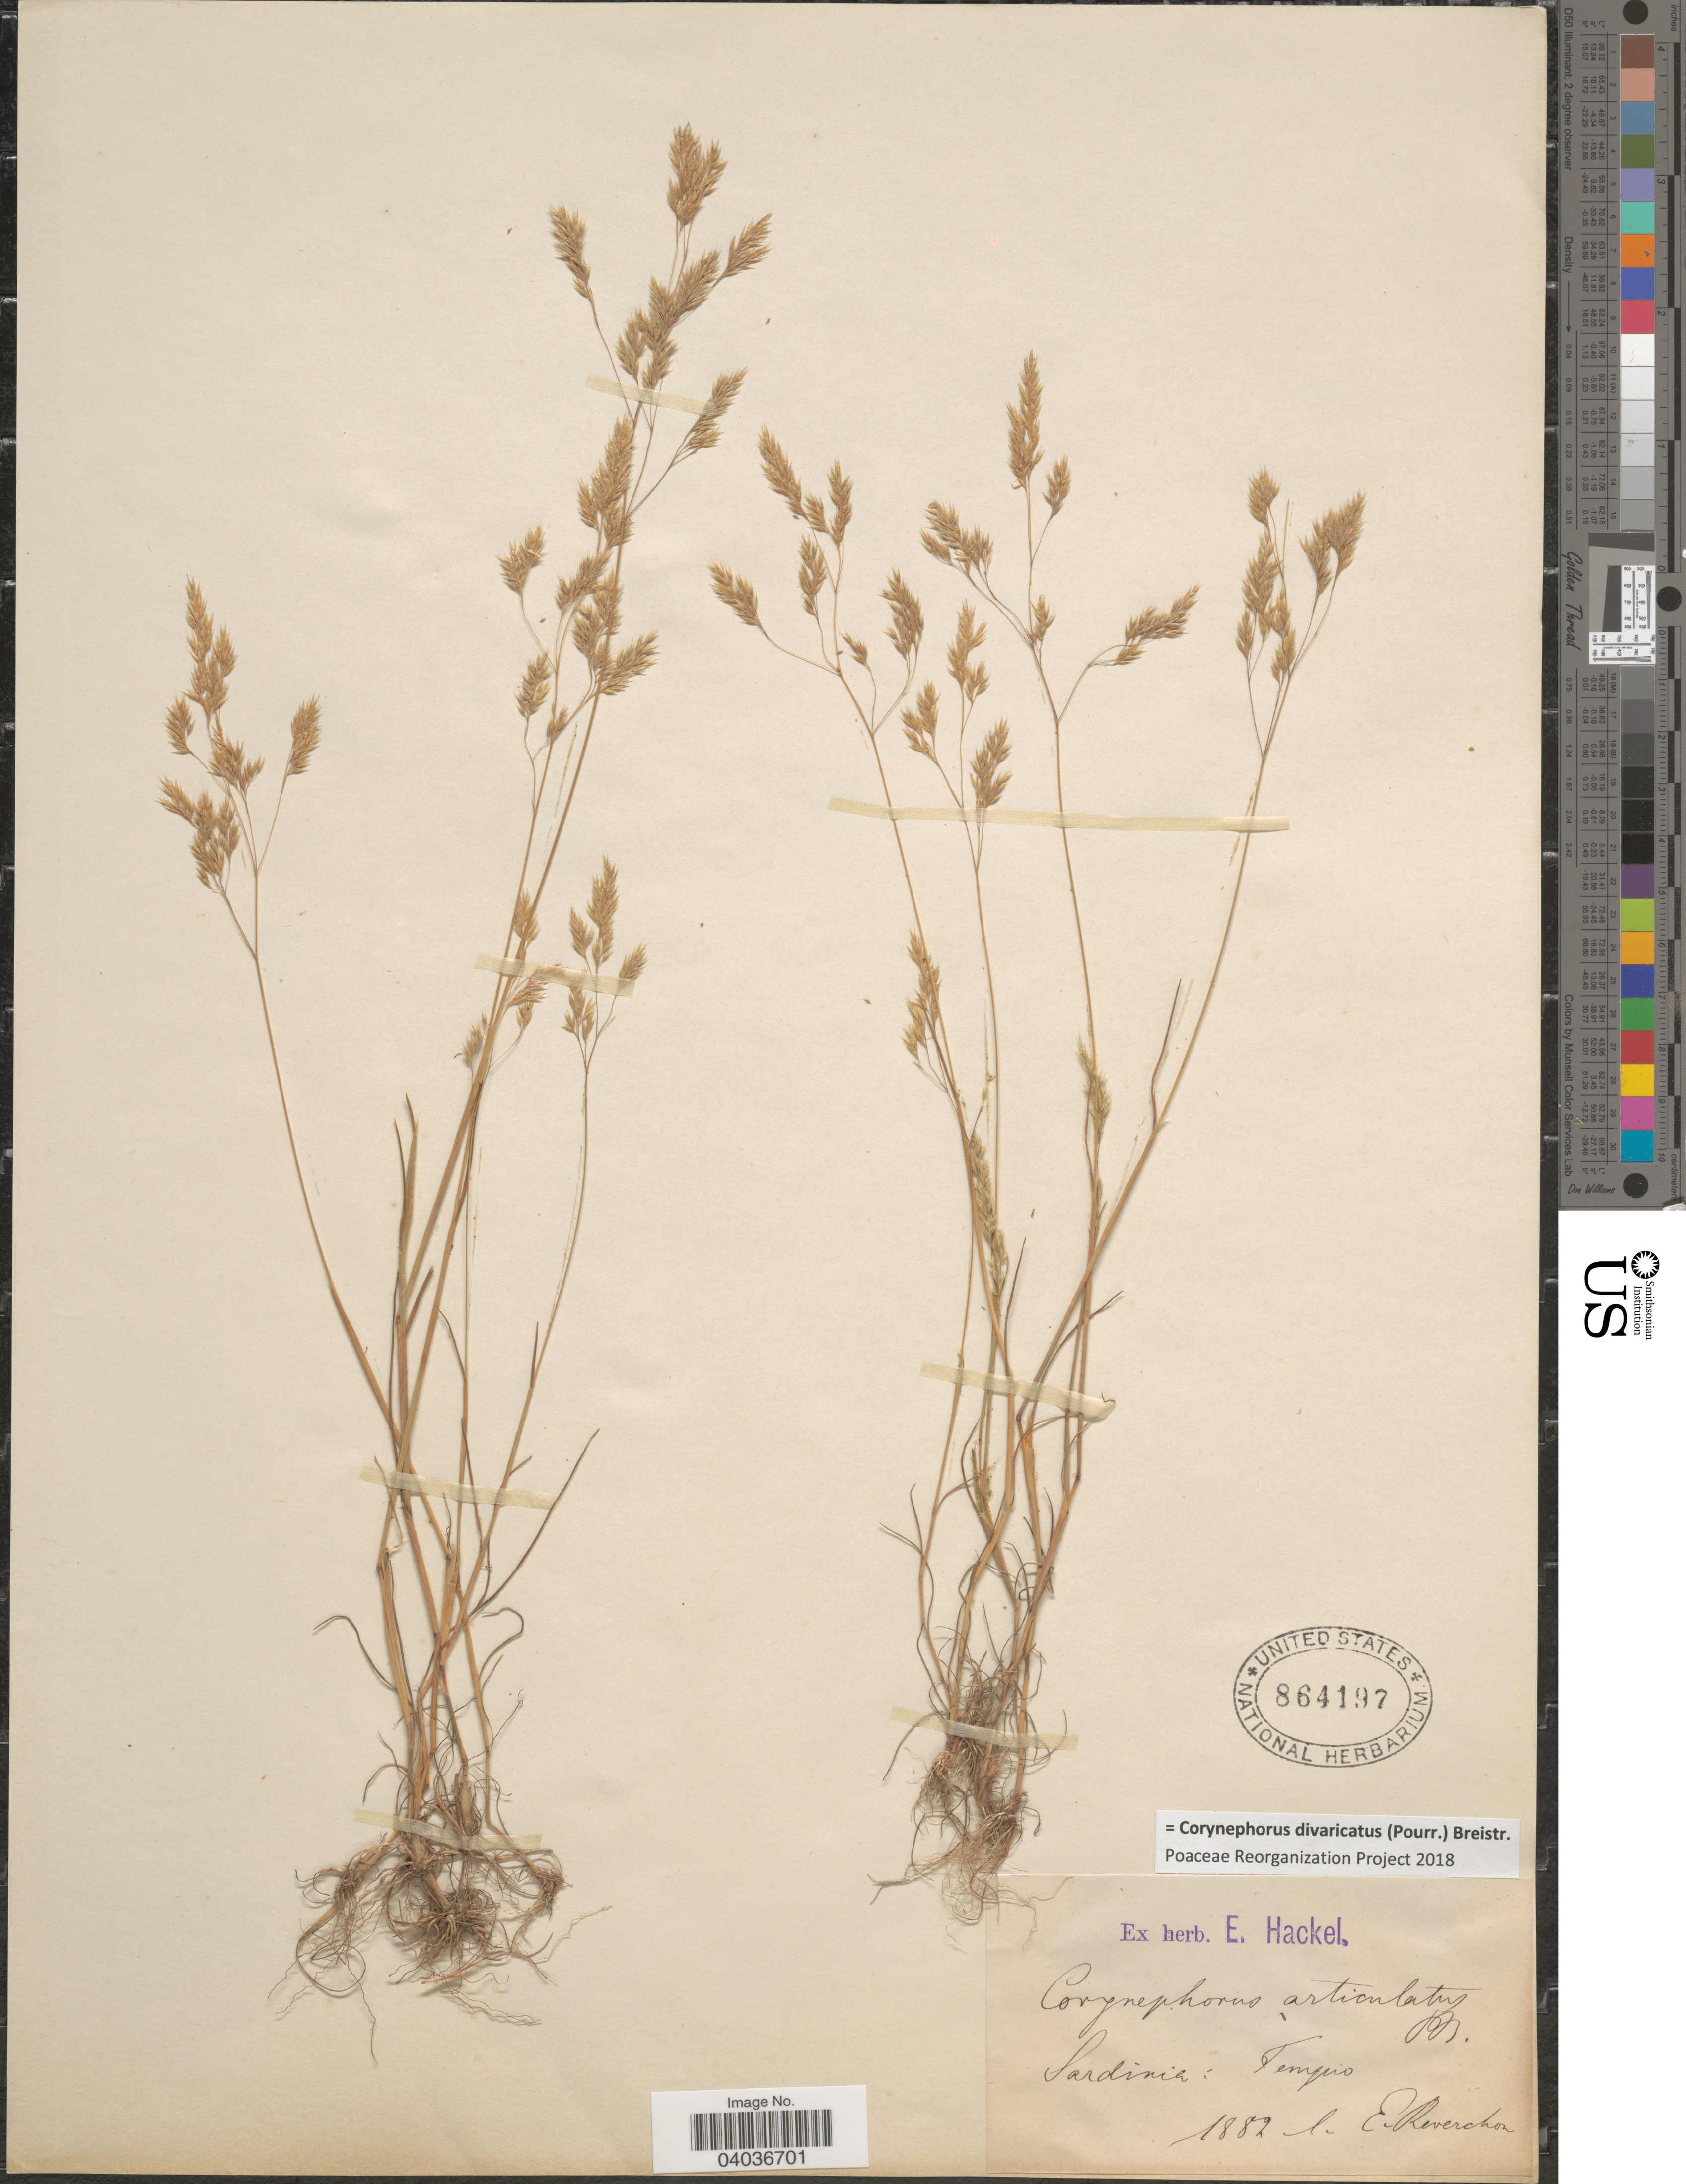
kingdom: Plantae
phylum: Tracheophyta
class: Liliopsida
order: Poales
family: Poaceae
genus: Corynephorus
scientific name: Corynephorus divaricatus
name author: (Pourr.) Breistroffer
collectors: E. Reverchon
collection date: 1882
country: Italy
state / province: Sardegna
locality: Sardinia: Tempio.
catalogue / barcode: US 864197